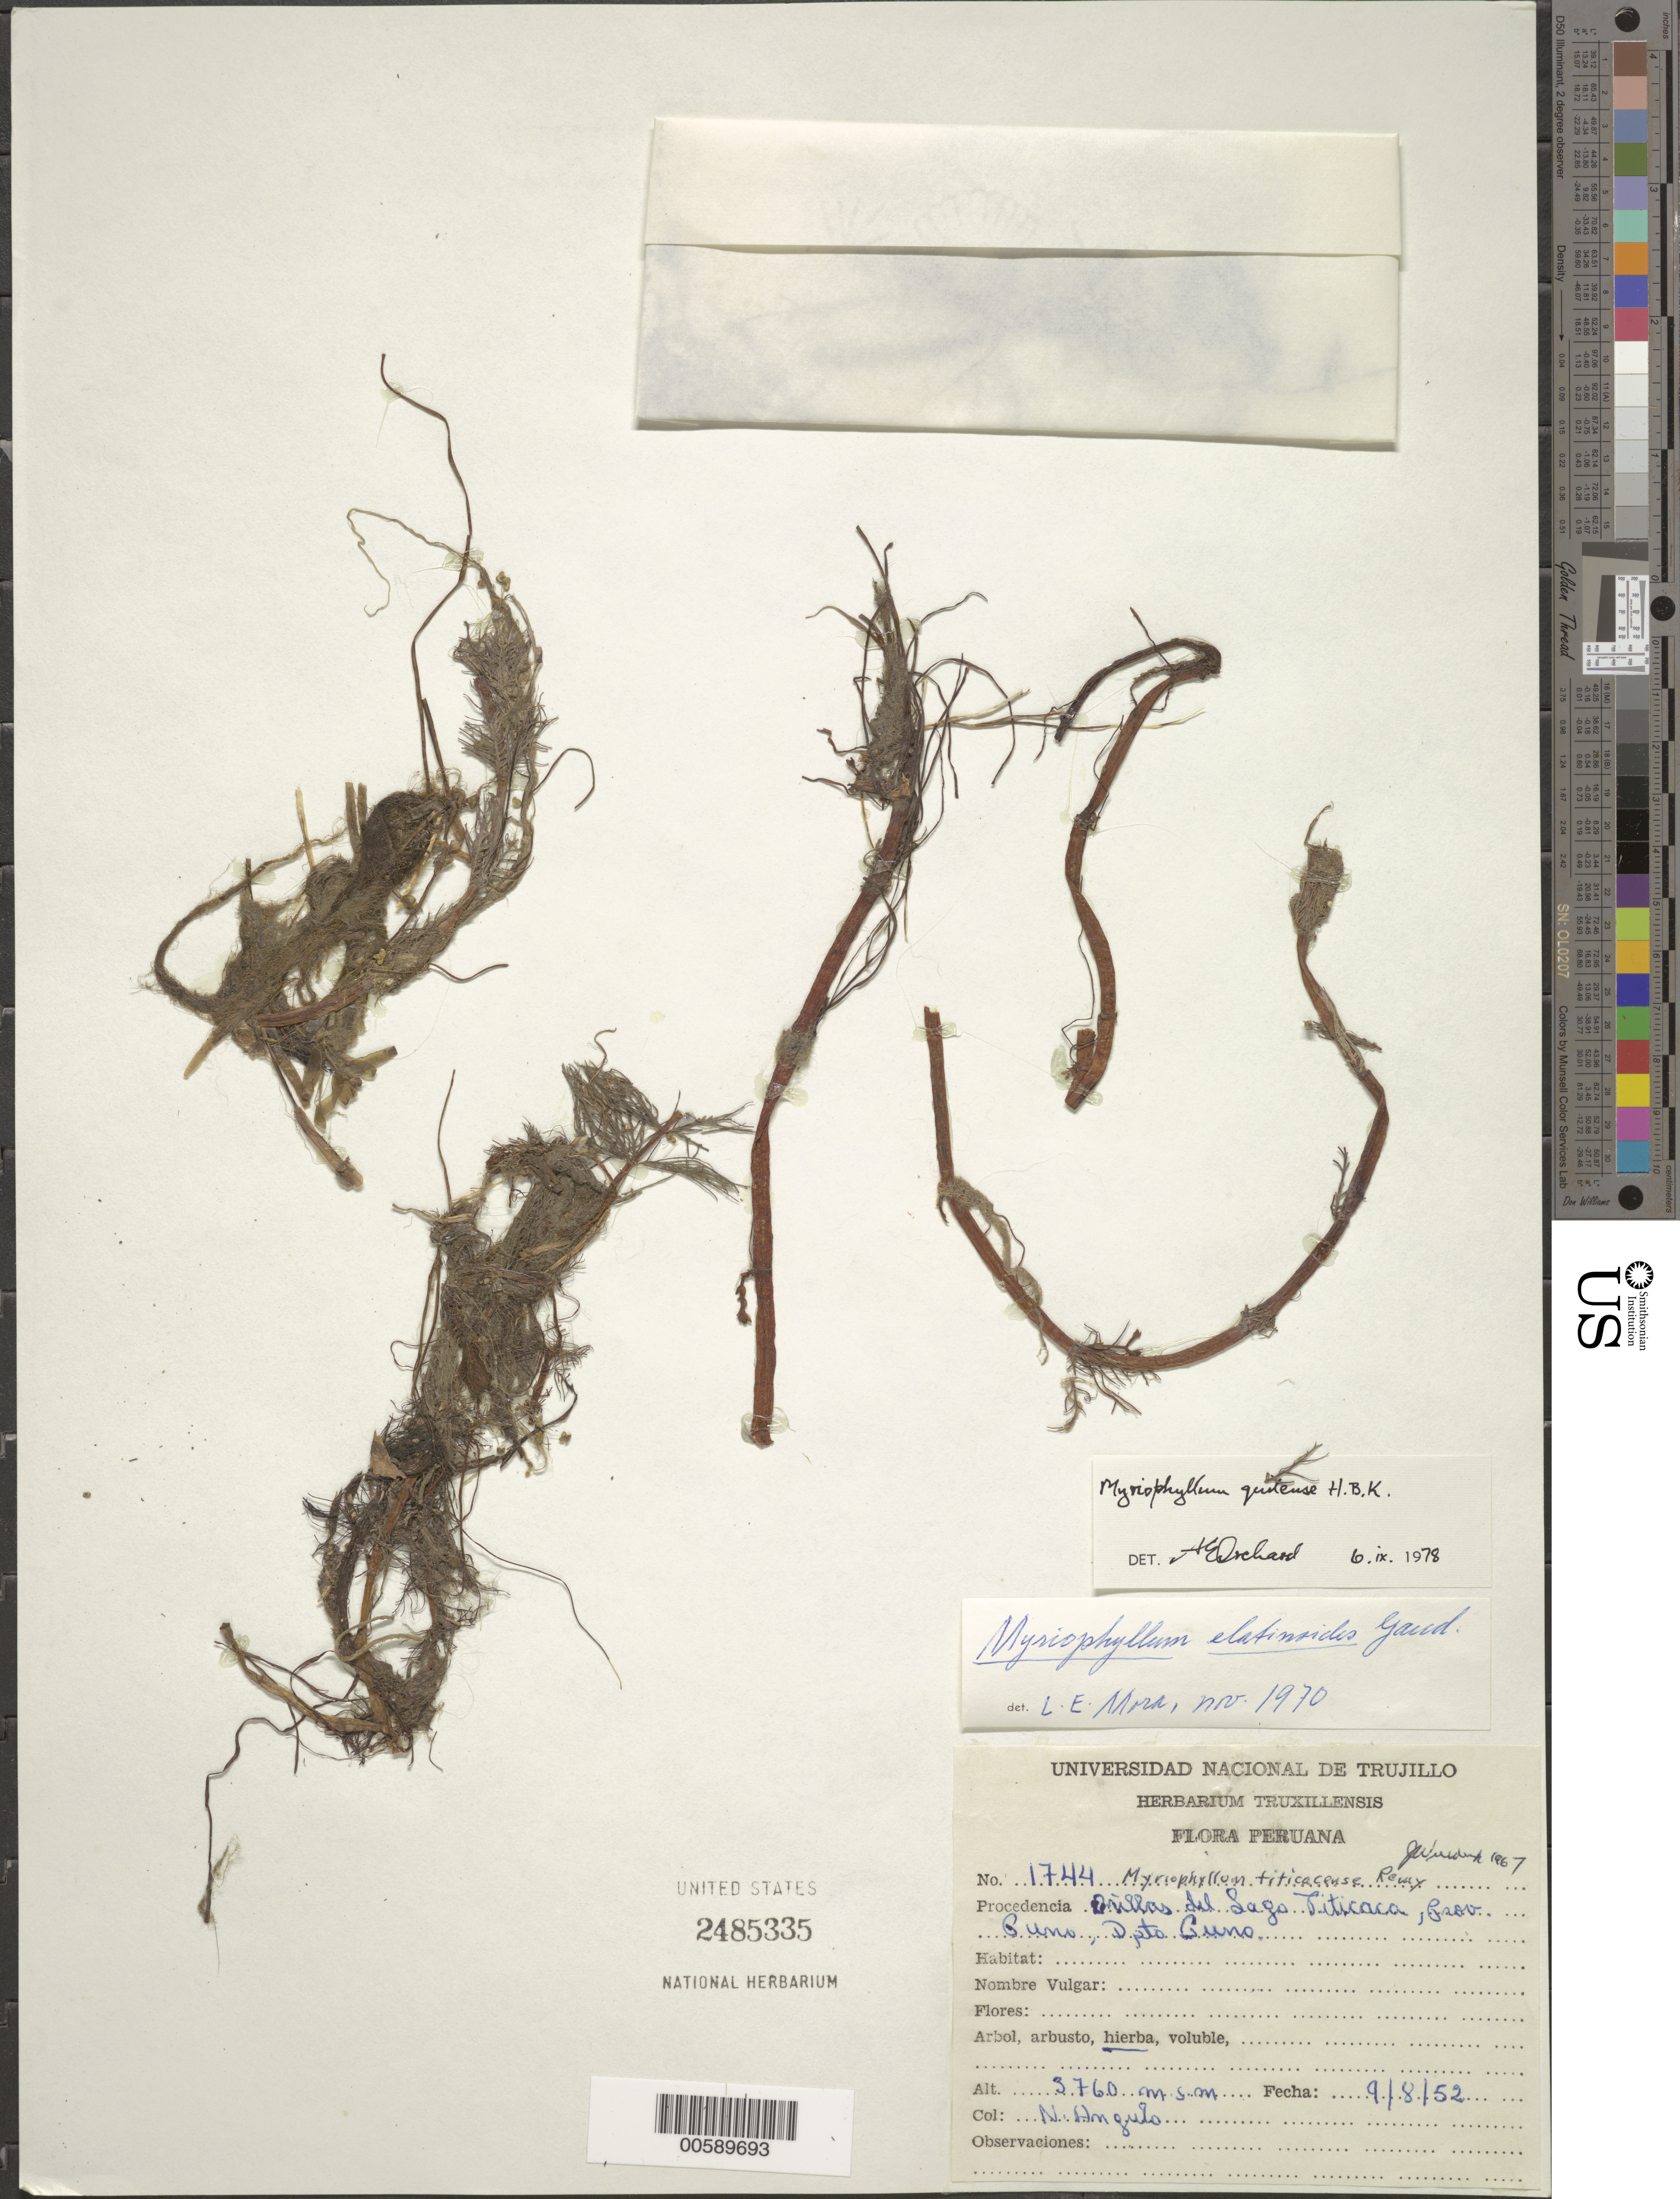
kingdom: Plantae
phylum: Tracheophyta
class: Magnoliopsida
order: Saxifragales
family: Haloragaceae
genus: Myriophyllum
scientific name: Myriophyllum quitense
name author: Kunth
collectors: N. Angulo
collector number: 1744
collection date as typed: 09 Aug 1952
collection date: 1952-08-09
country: Peru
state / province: Puno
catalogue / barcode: US 2485335